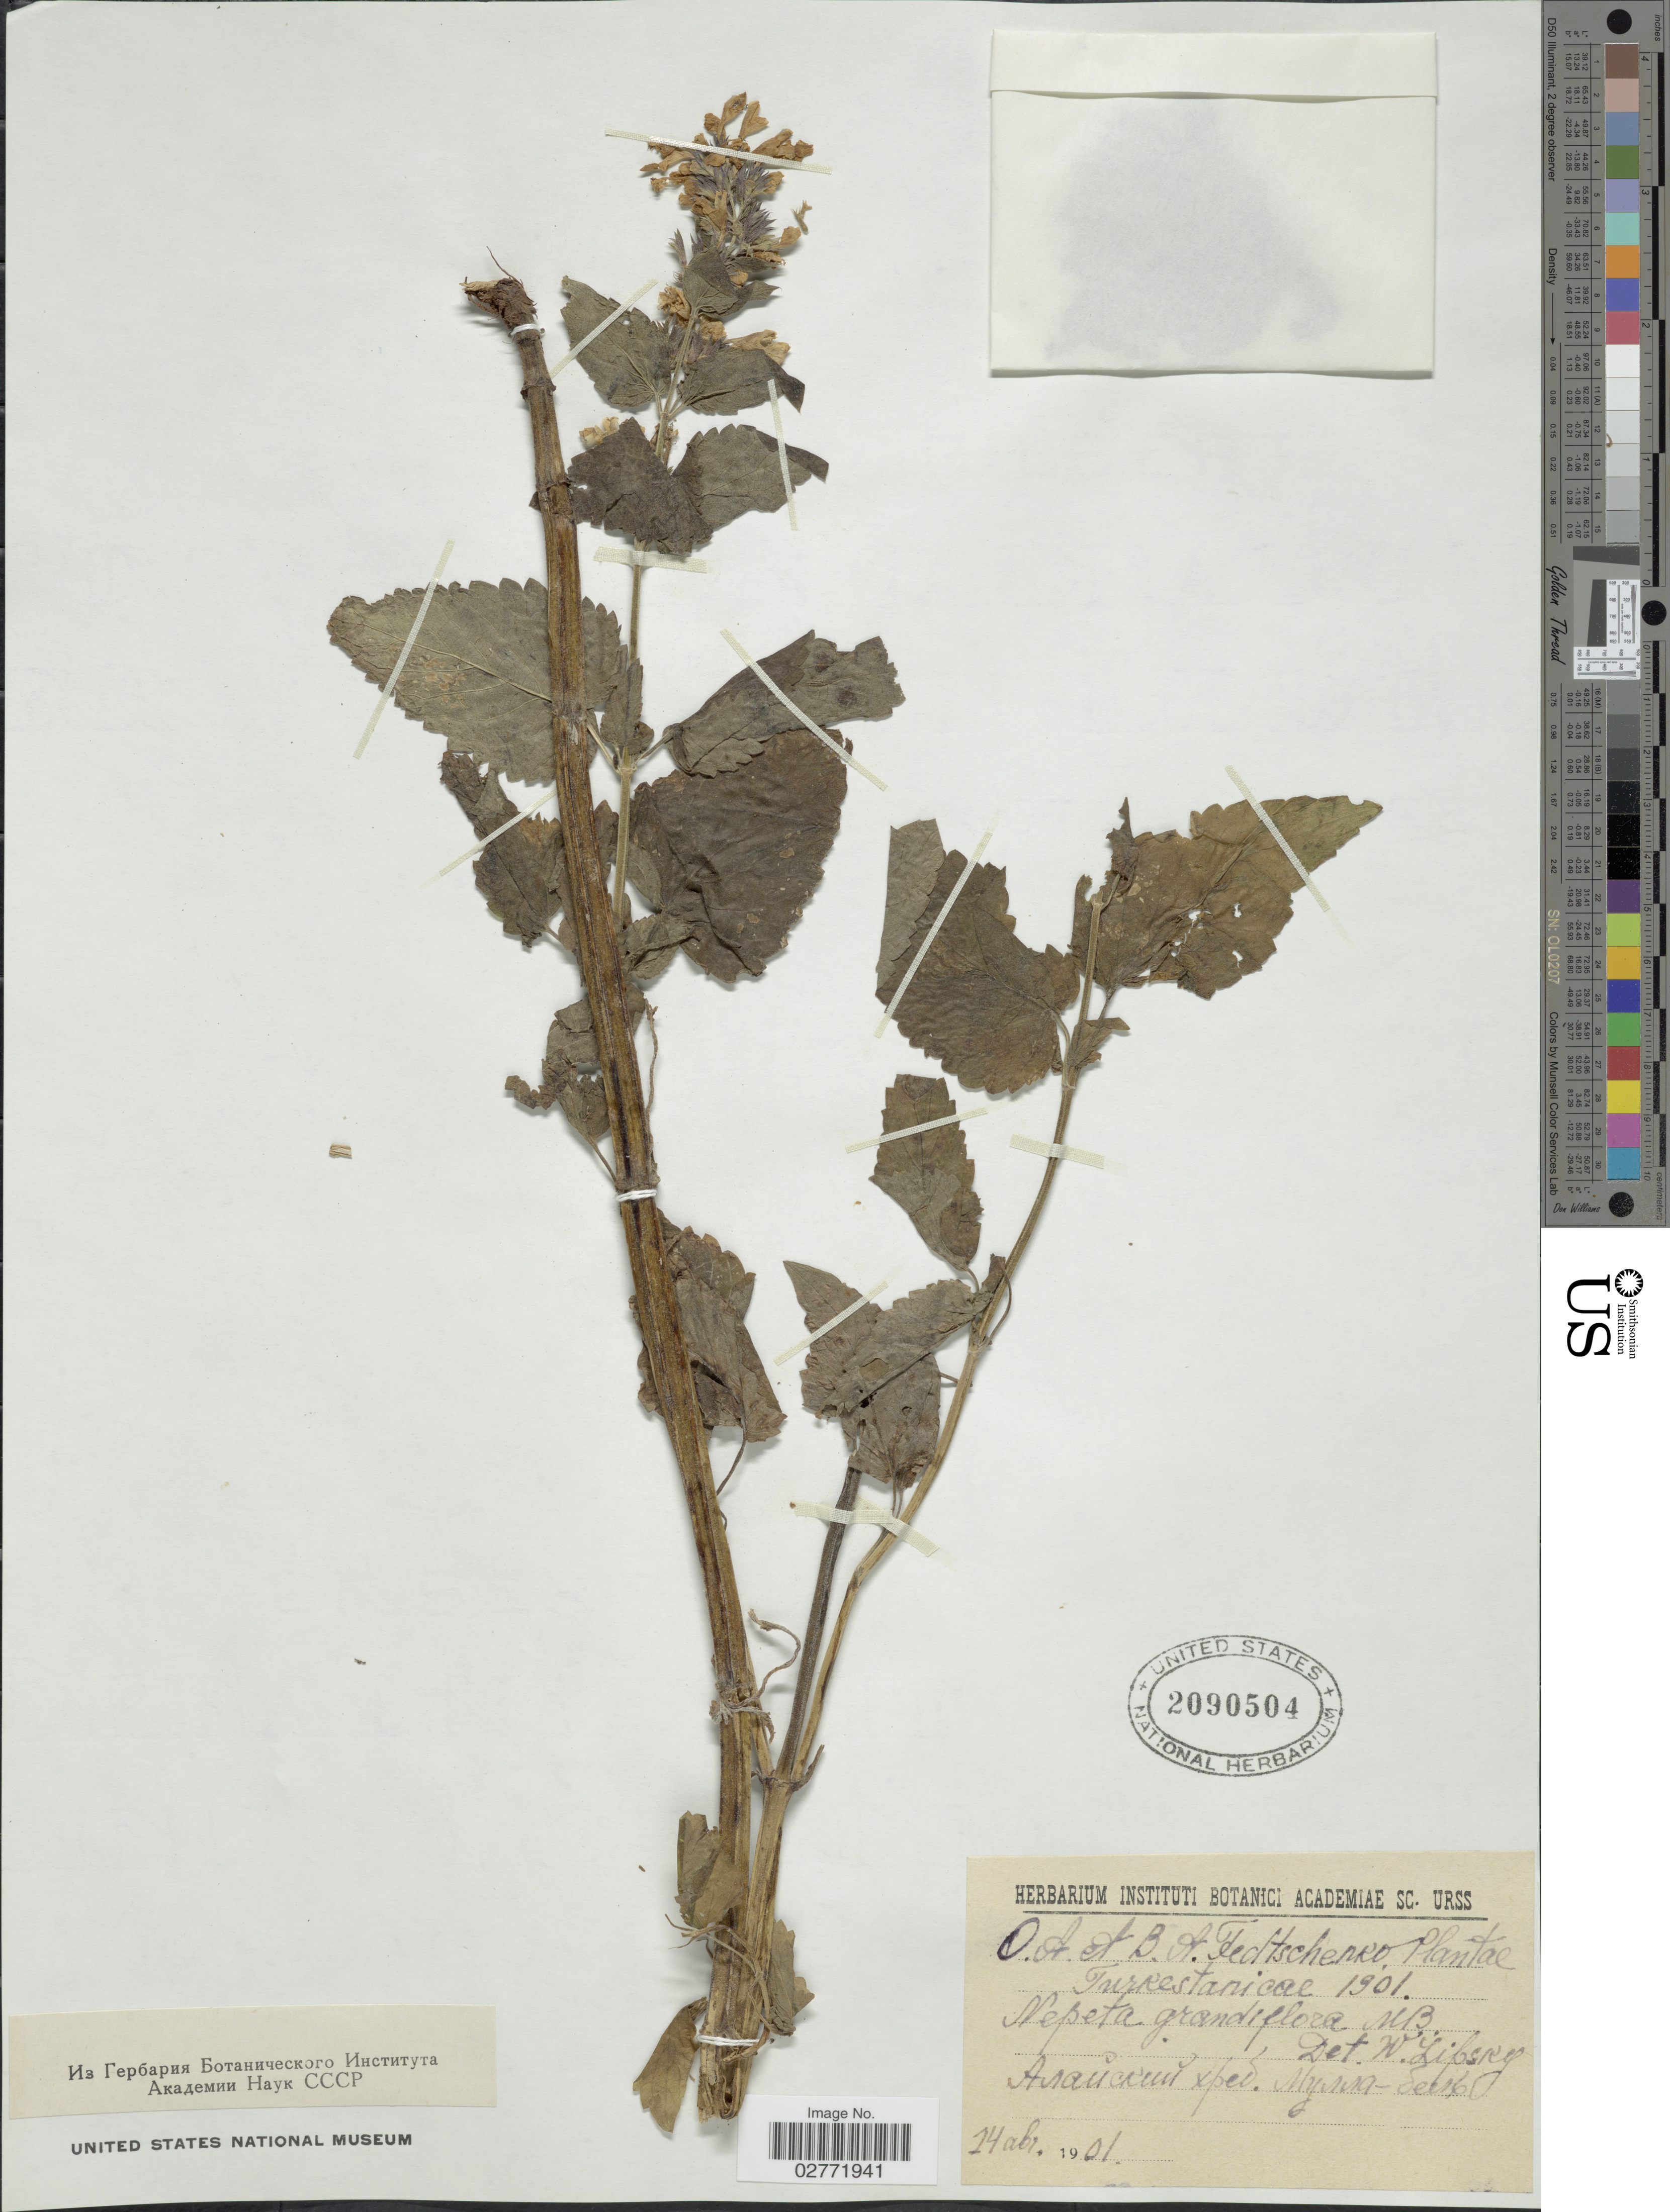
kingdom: Plantae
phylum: Tracheophyta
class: Magnoliopsida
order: Lamiales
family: Lamiaceae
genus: Nepeta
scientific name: Nepeta grandiflora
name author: M. Bieb.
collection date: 1901-04-14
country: Kyrgyzstan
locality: Alaisky Khrebet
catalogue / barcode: US 2090504